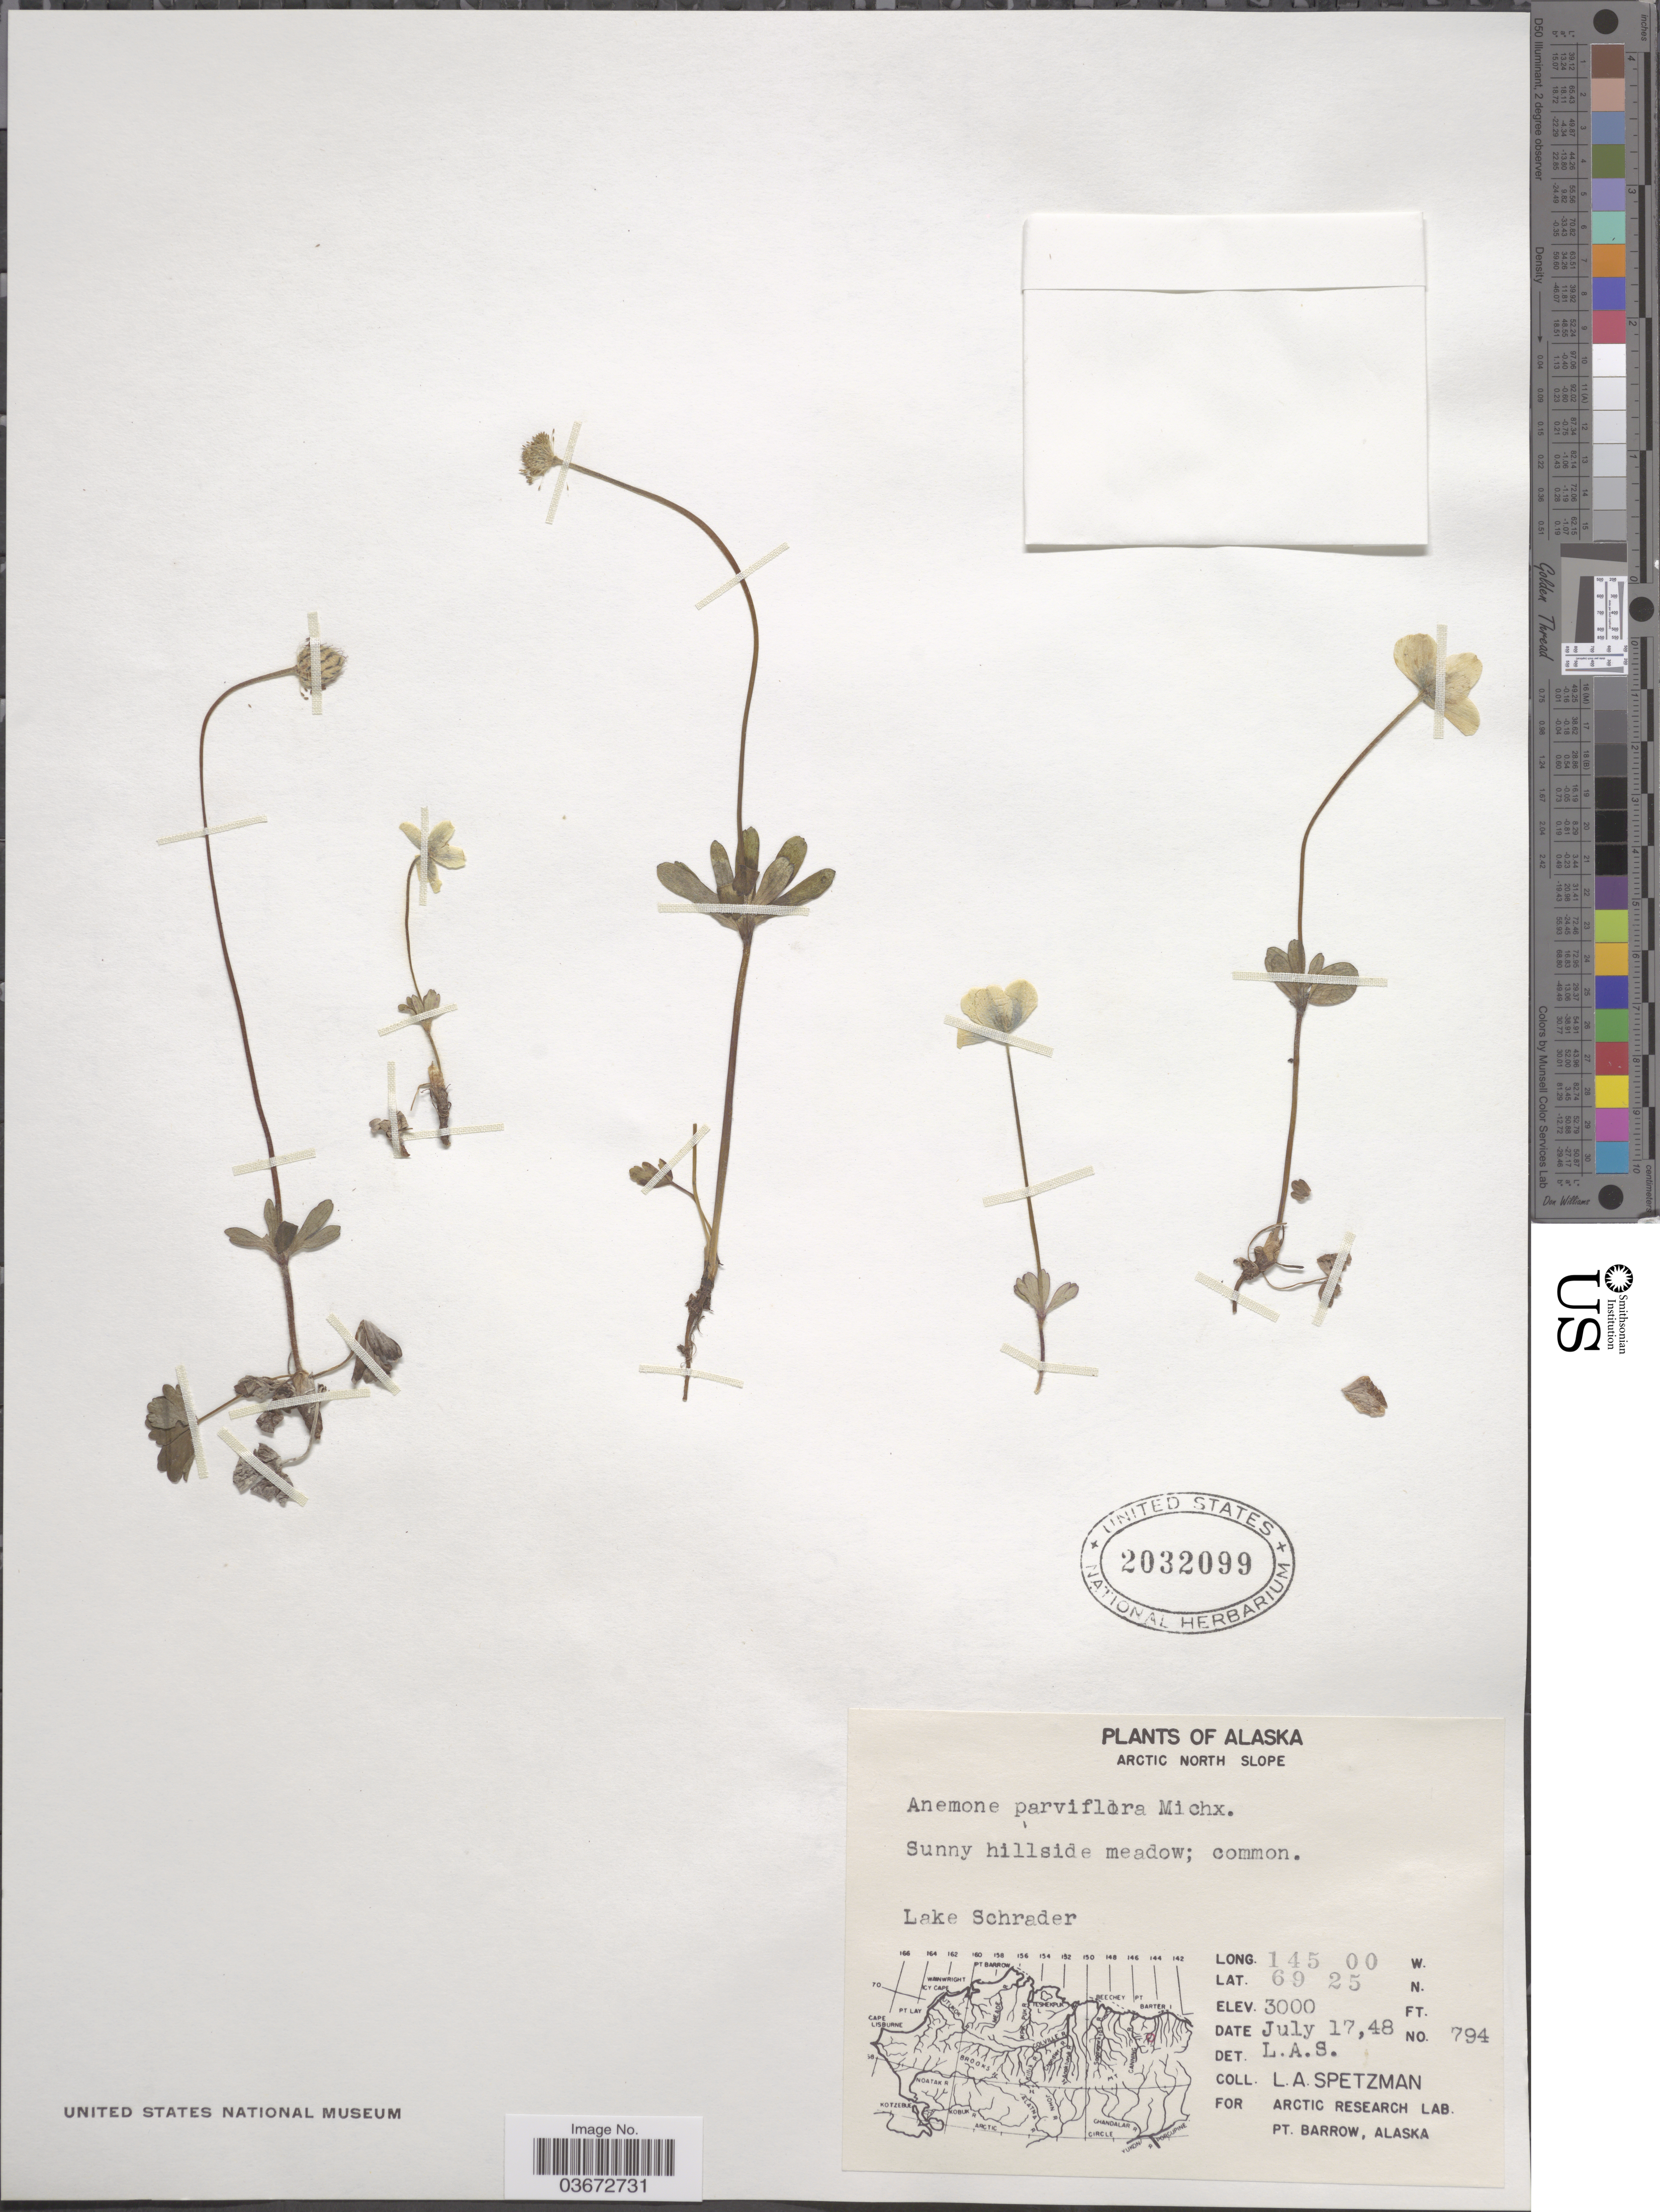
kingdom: Plantae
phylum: Tracheophyta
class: Magnoliopsida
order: Ranunculales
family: Ranunculaceae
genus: Anemone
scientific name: Anemone parviflora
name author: Michx.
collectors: L. Spetzman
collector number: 794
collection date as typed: Transcribed d/m/y: 17/7/48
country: United States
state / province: Alaska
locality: Arctic North Slope. Lake Schrader.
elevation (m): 914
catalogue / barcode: US 2032099